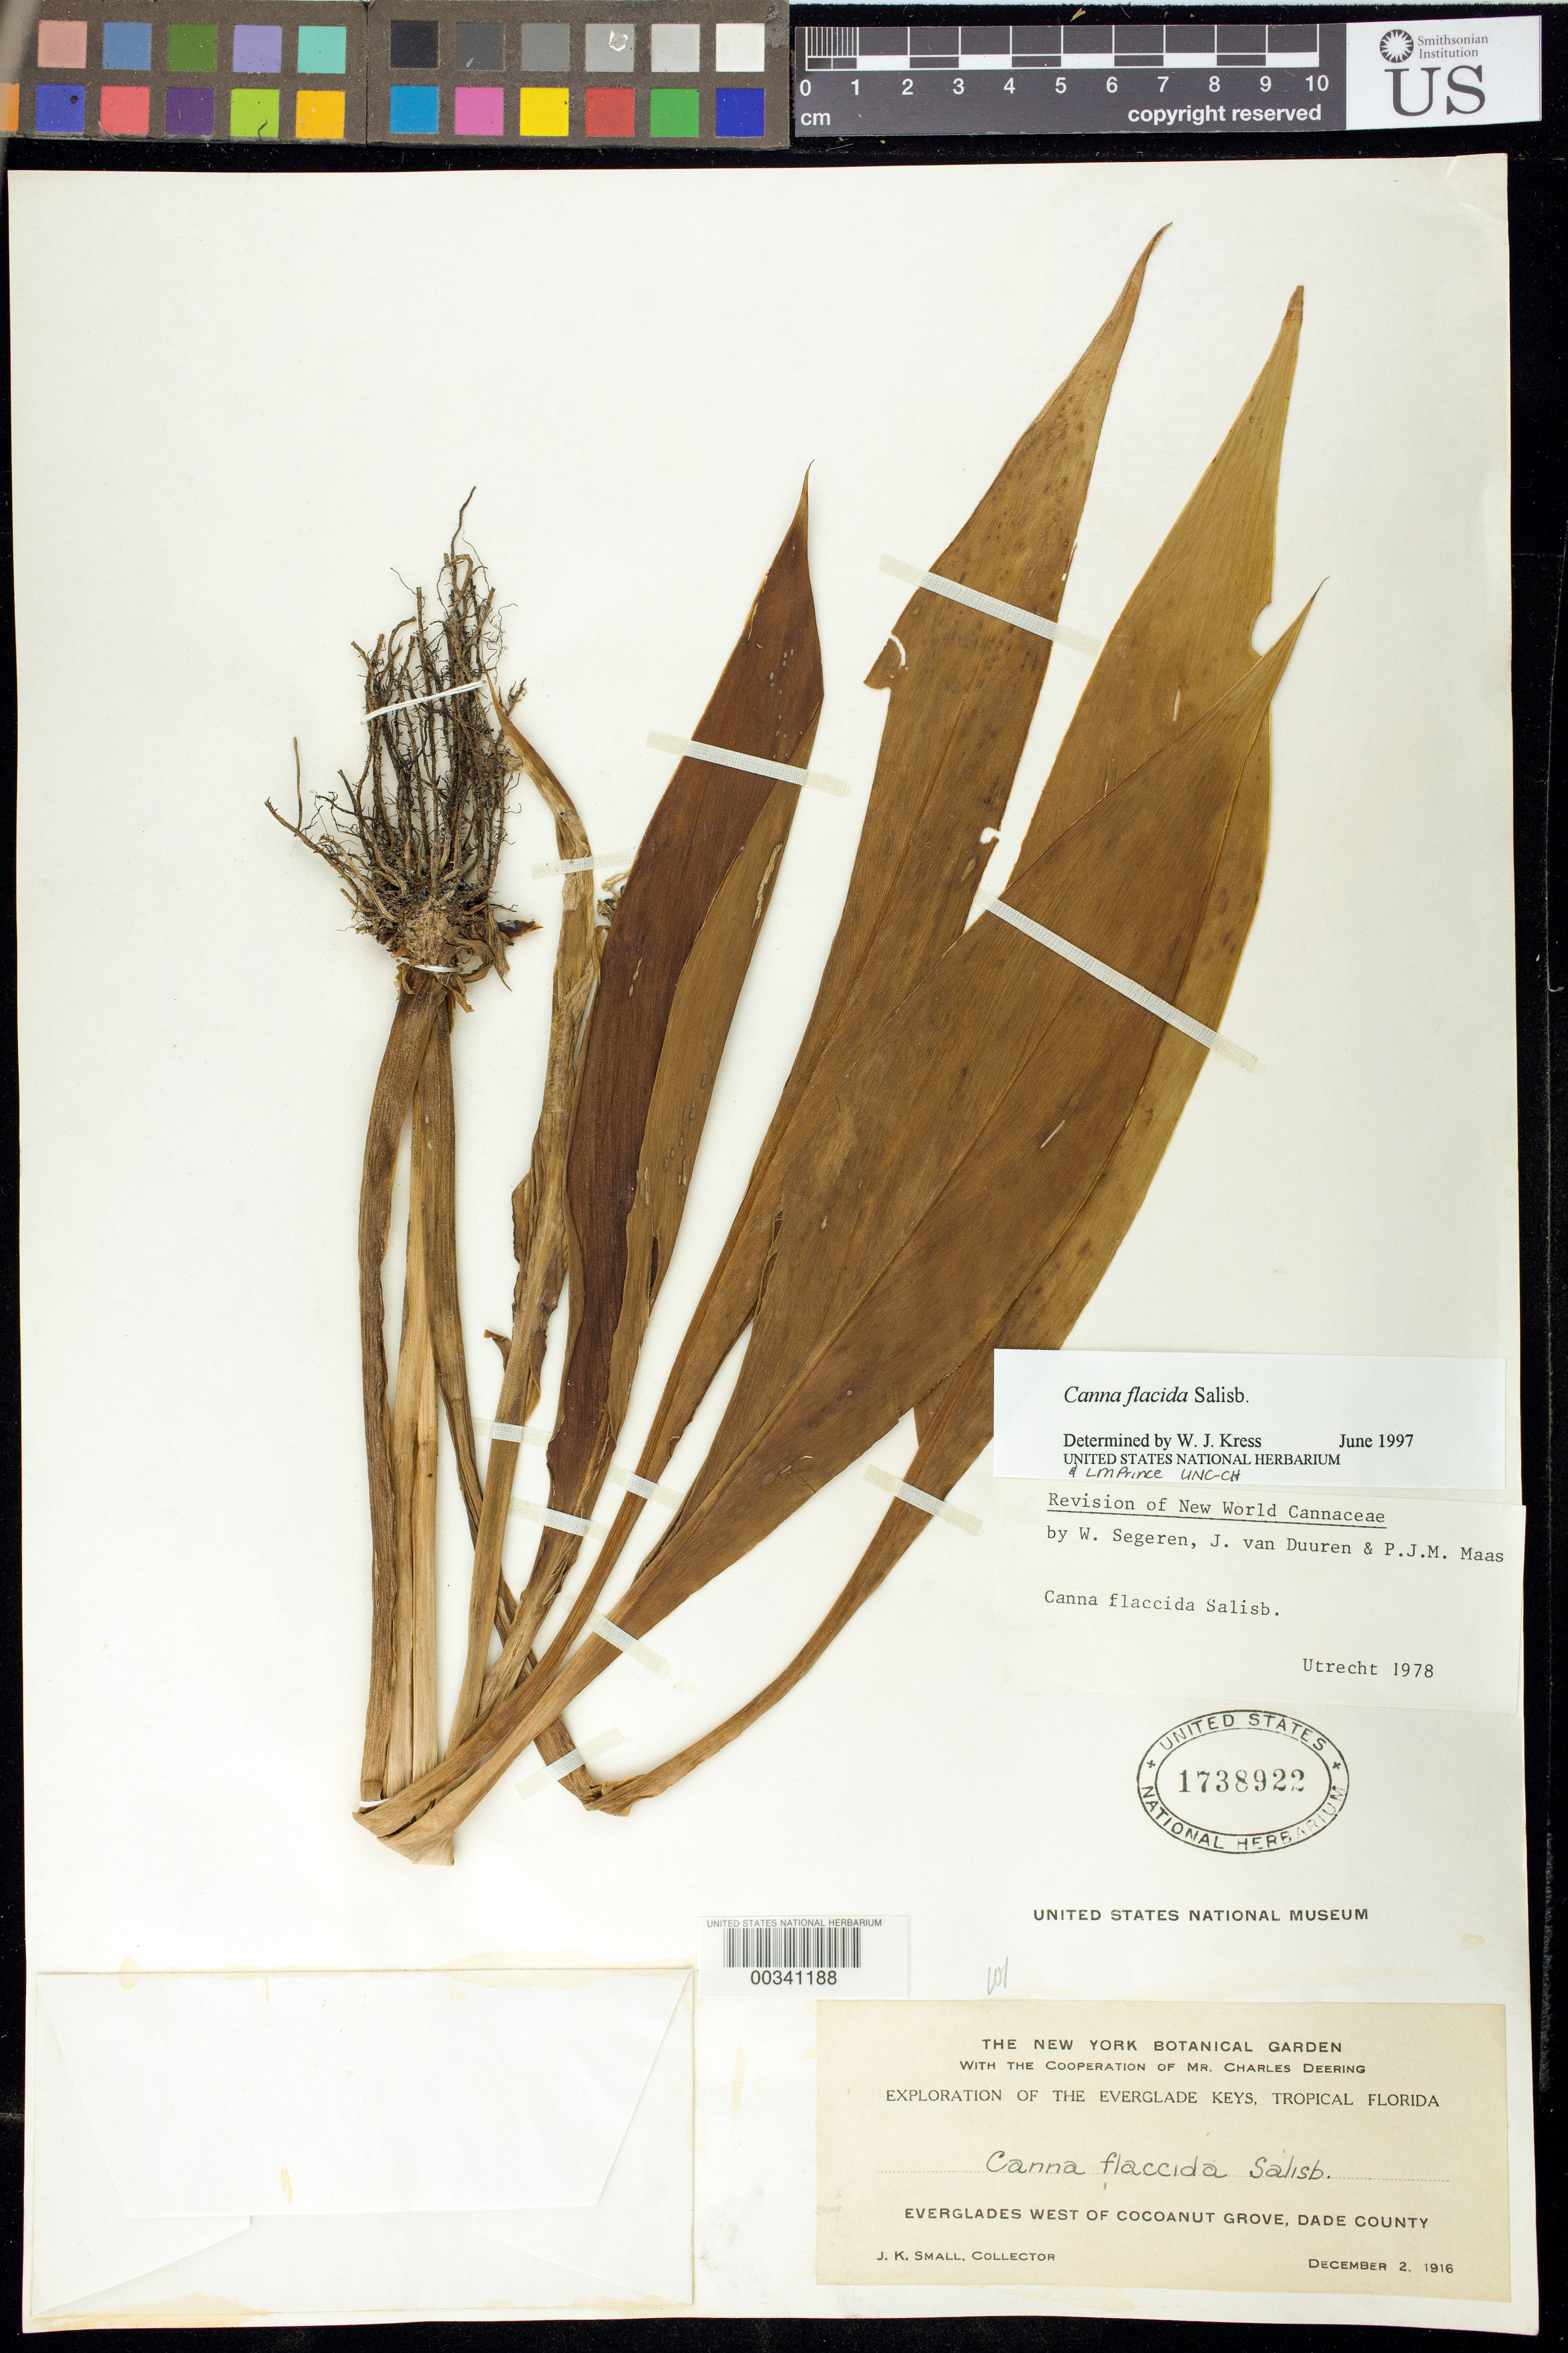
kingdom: Plantae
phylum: Tracheophyta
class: Liliopsida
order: Zingiberales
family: Cannaceae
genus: Canna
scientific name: Canna flaccida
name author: Salisb.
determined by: Segeren, W.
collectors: J. K. Small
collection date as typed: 02 Dec 1916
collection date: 1916-12-02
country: United States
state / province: Florida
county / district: Dade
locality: Exploration of everglade keys, tropical florida, everglades w of cocoanut grove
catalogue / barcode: US 1738922